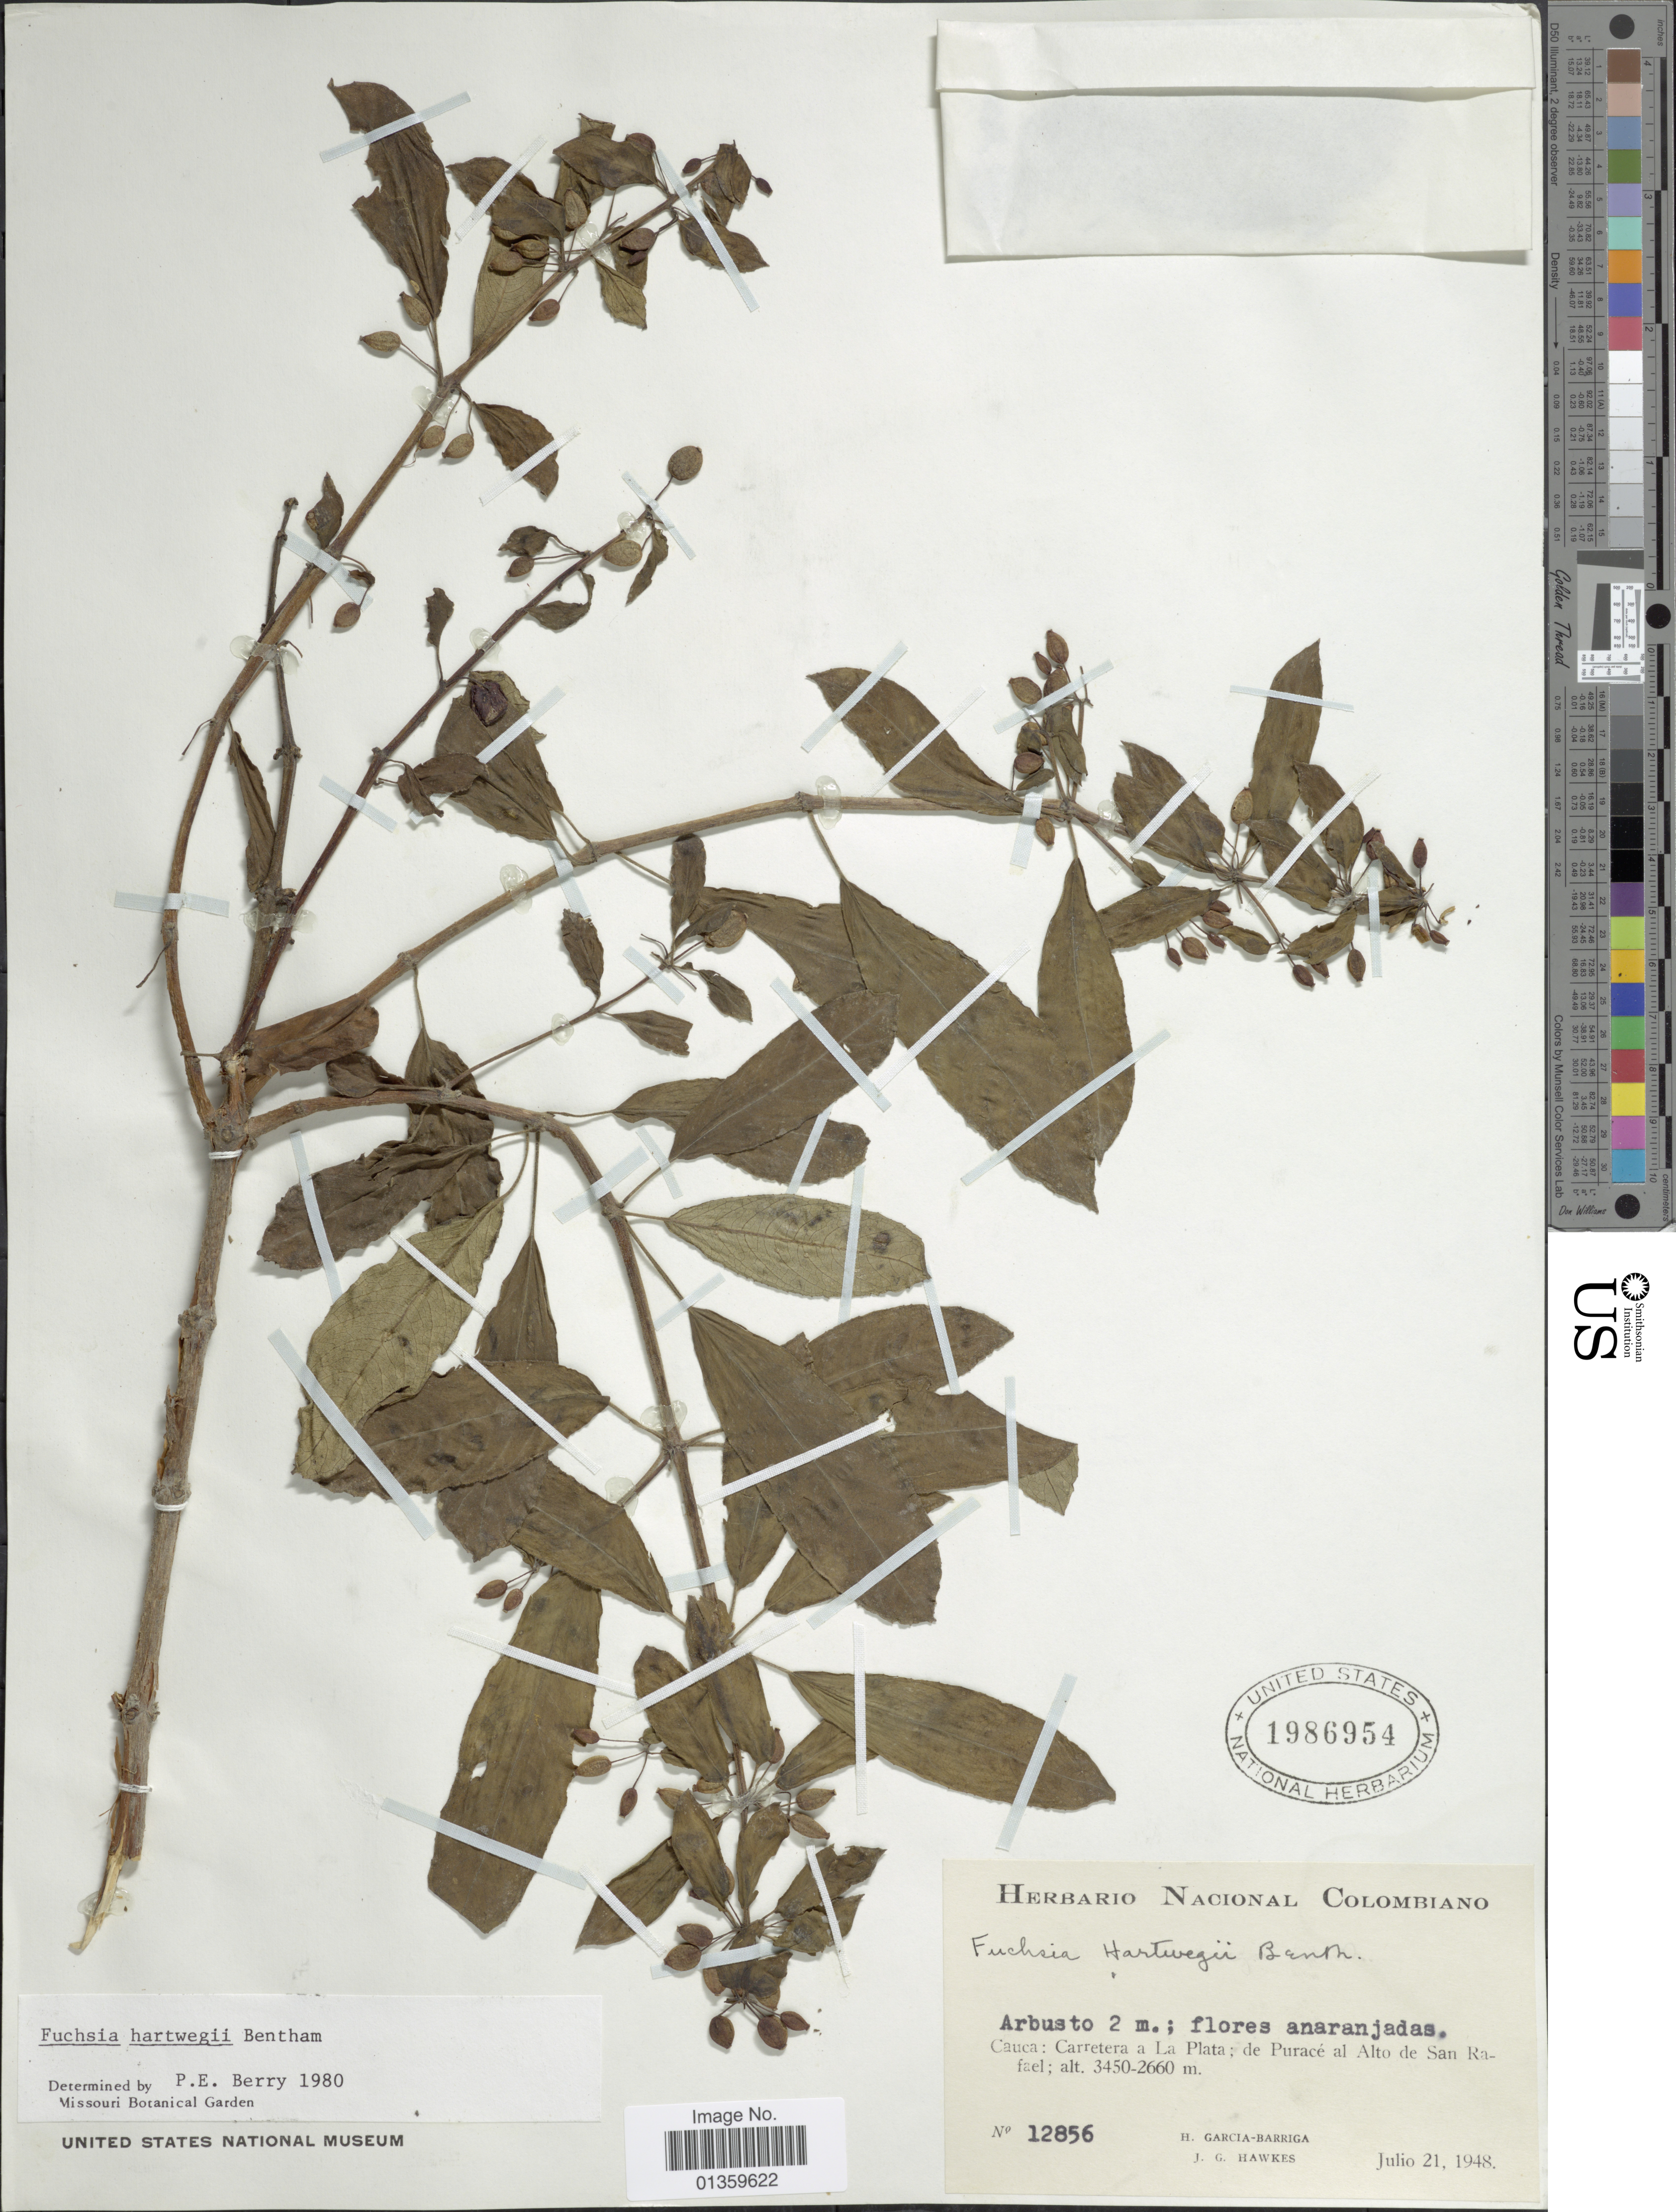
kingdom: Plantae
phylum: Tracheophyta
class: Magnoliopsida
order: Myrtales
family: Onagraceae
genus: Fuchsia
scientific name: Fuchsia hartwegii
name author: Benth.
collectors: H. García Barriga & J. Hawkes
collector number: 12856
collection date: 1948-07-21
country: Colombia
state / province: Cauca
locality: Carretera a La Plata; de Puracé al Alto de San Rafael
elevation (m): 2660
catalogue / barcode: US 1986954